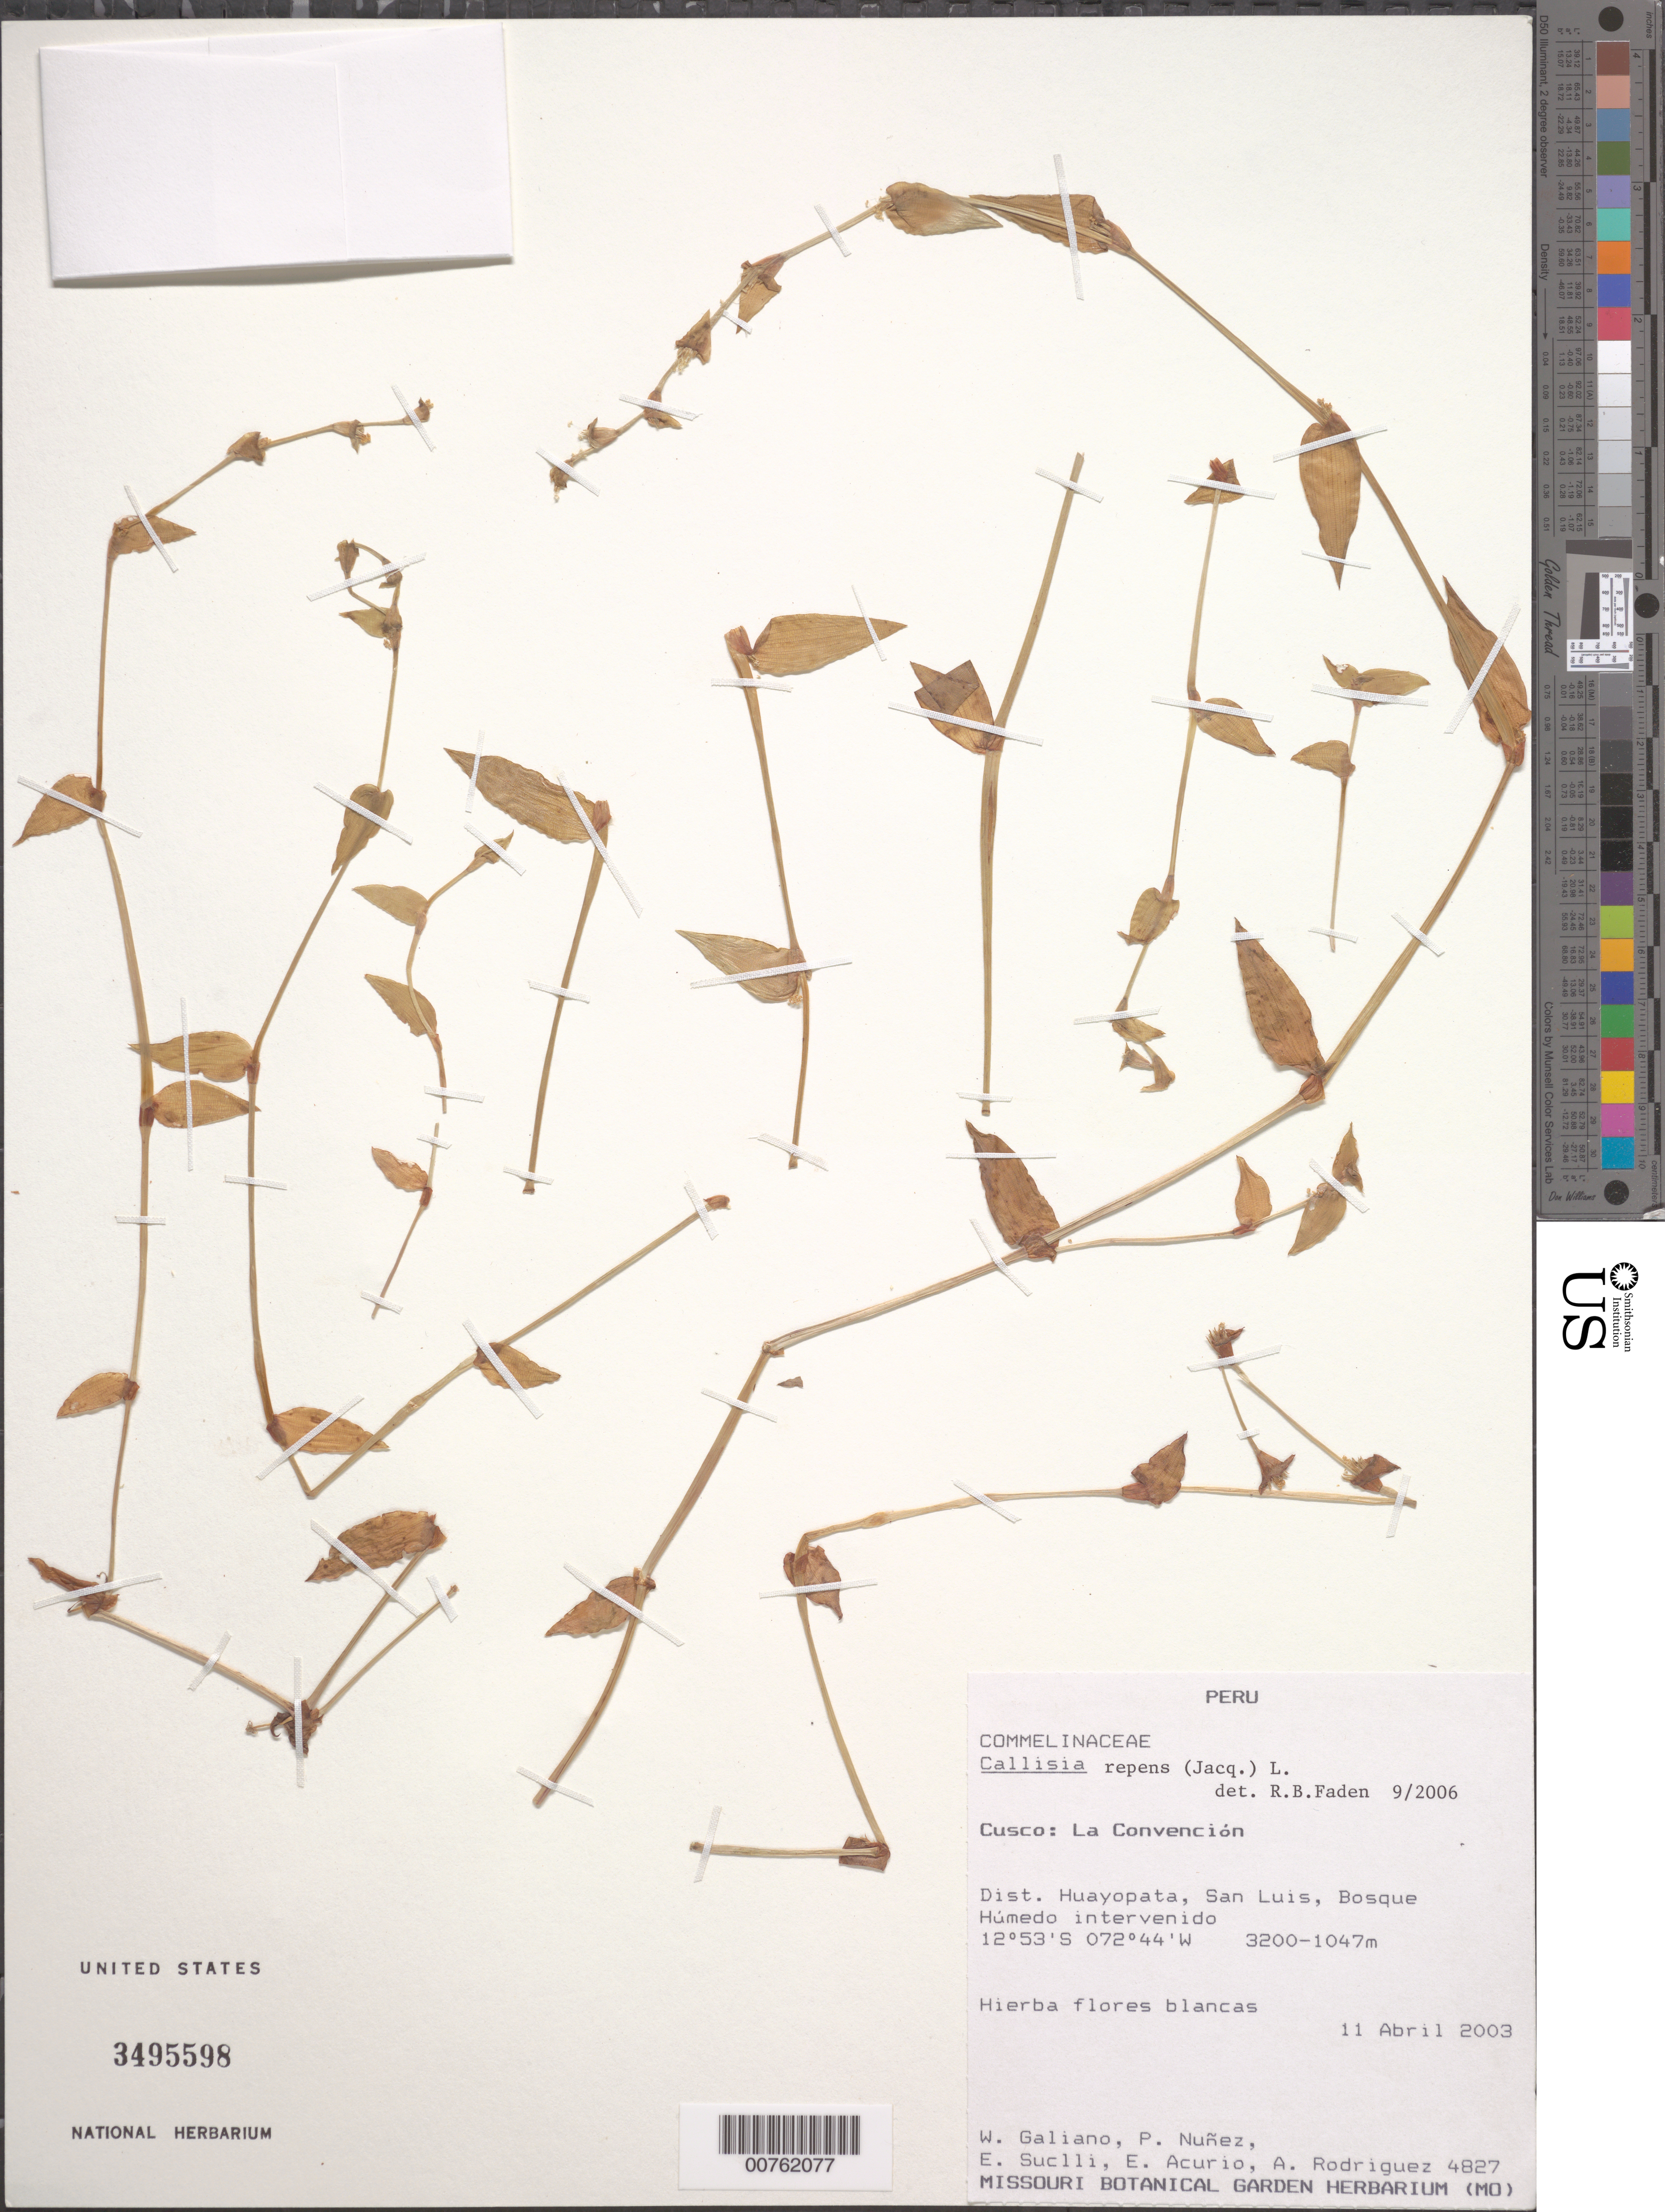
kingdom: Plantae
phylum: Tracheophyta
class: Liliopsida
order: Commelinales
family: Commelinaceae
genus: Callisia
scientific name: Callisia repens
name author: (Jacq.) L.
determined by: Faden, Robert B., (US), Smithsonian Institution - National Museum of Natural History (UNITED STATES)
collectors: W. Galiano et al.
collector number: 4827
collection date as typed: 11 Apr 2003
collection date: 2003-04-11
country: Peru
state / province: Cusco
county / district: La Convención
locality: San Luis, Bosque Humedo intervenido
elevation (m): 3200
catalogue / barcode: US 3495598